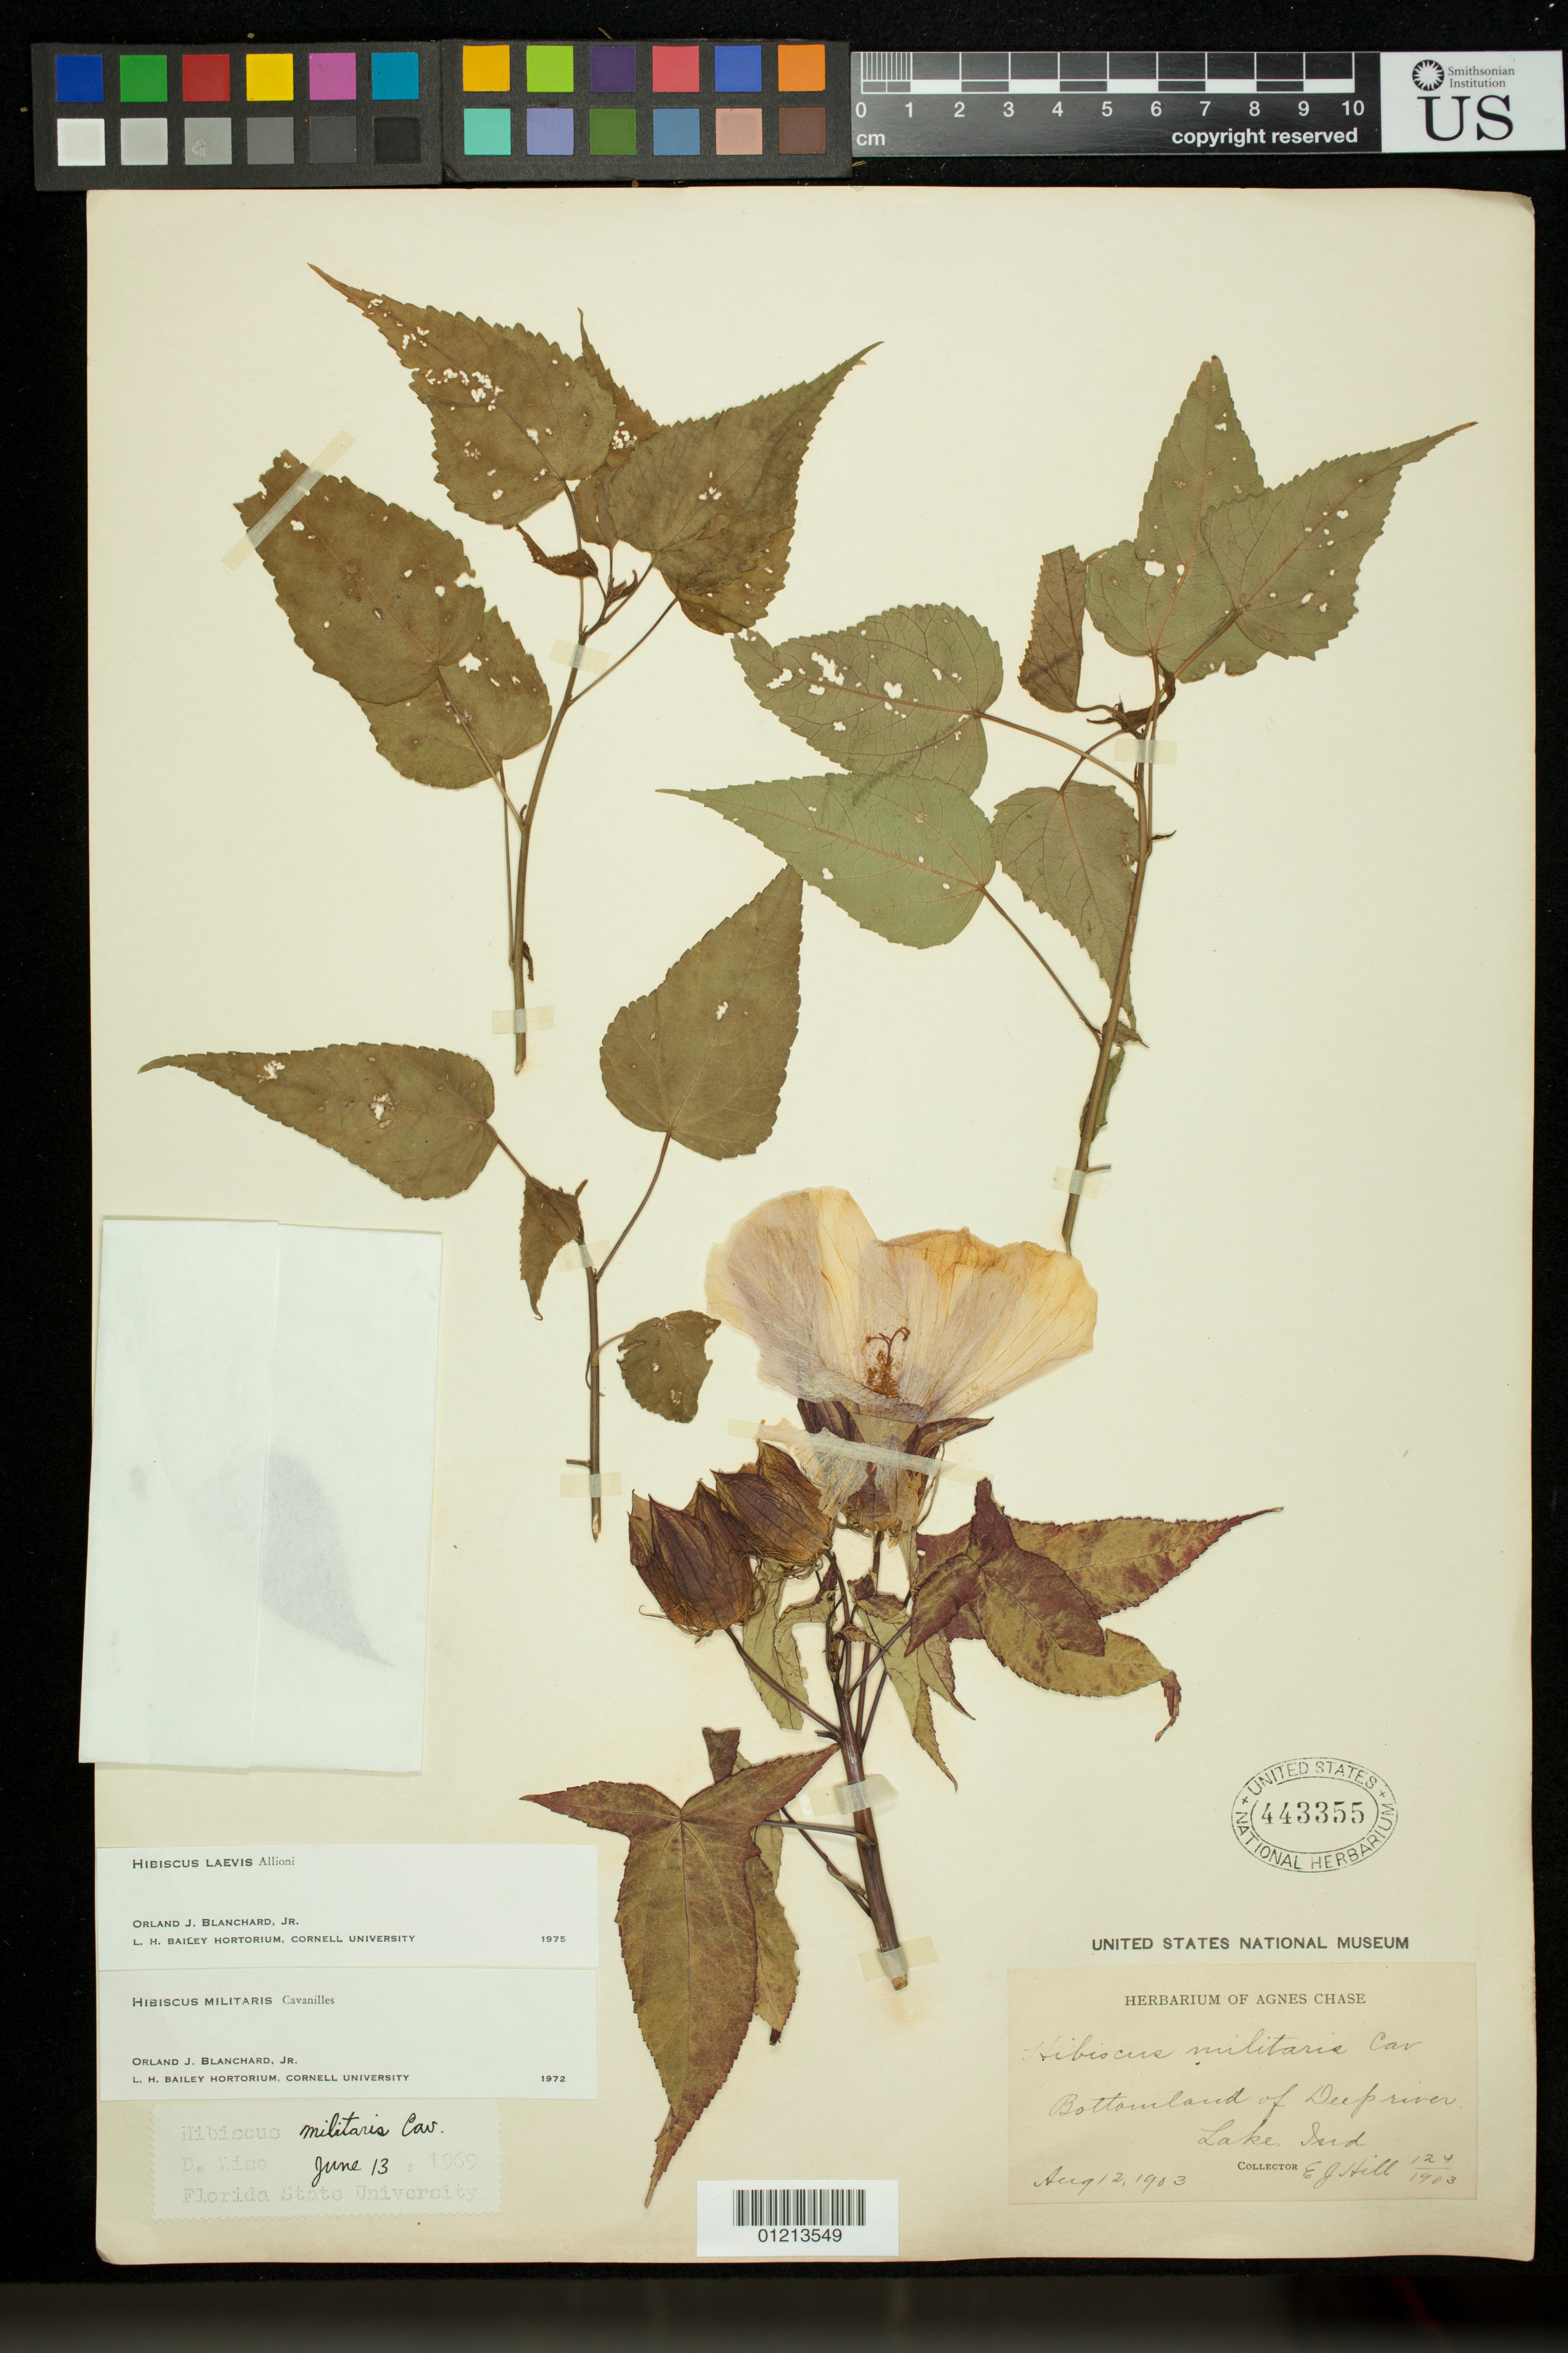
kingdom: Plantae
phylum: Tracheophyta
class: Magnoliopsida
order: Malvales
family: Malvaceae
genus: Hibiscus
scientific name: Hibiscus laevis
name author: All.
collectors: E. J. Hill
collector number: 124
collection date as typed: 08 Dec 1903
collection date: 1903-12-08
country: United States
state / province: Indiana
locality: Bottomland of Deep river. Lake, Ind.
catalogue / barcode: US 443355